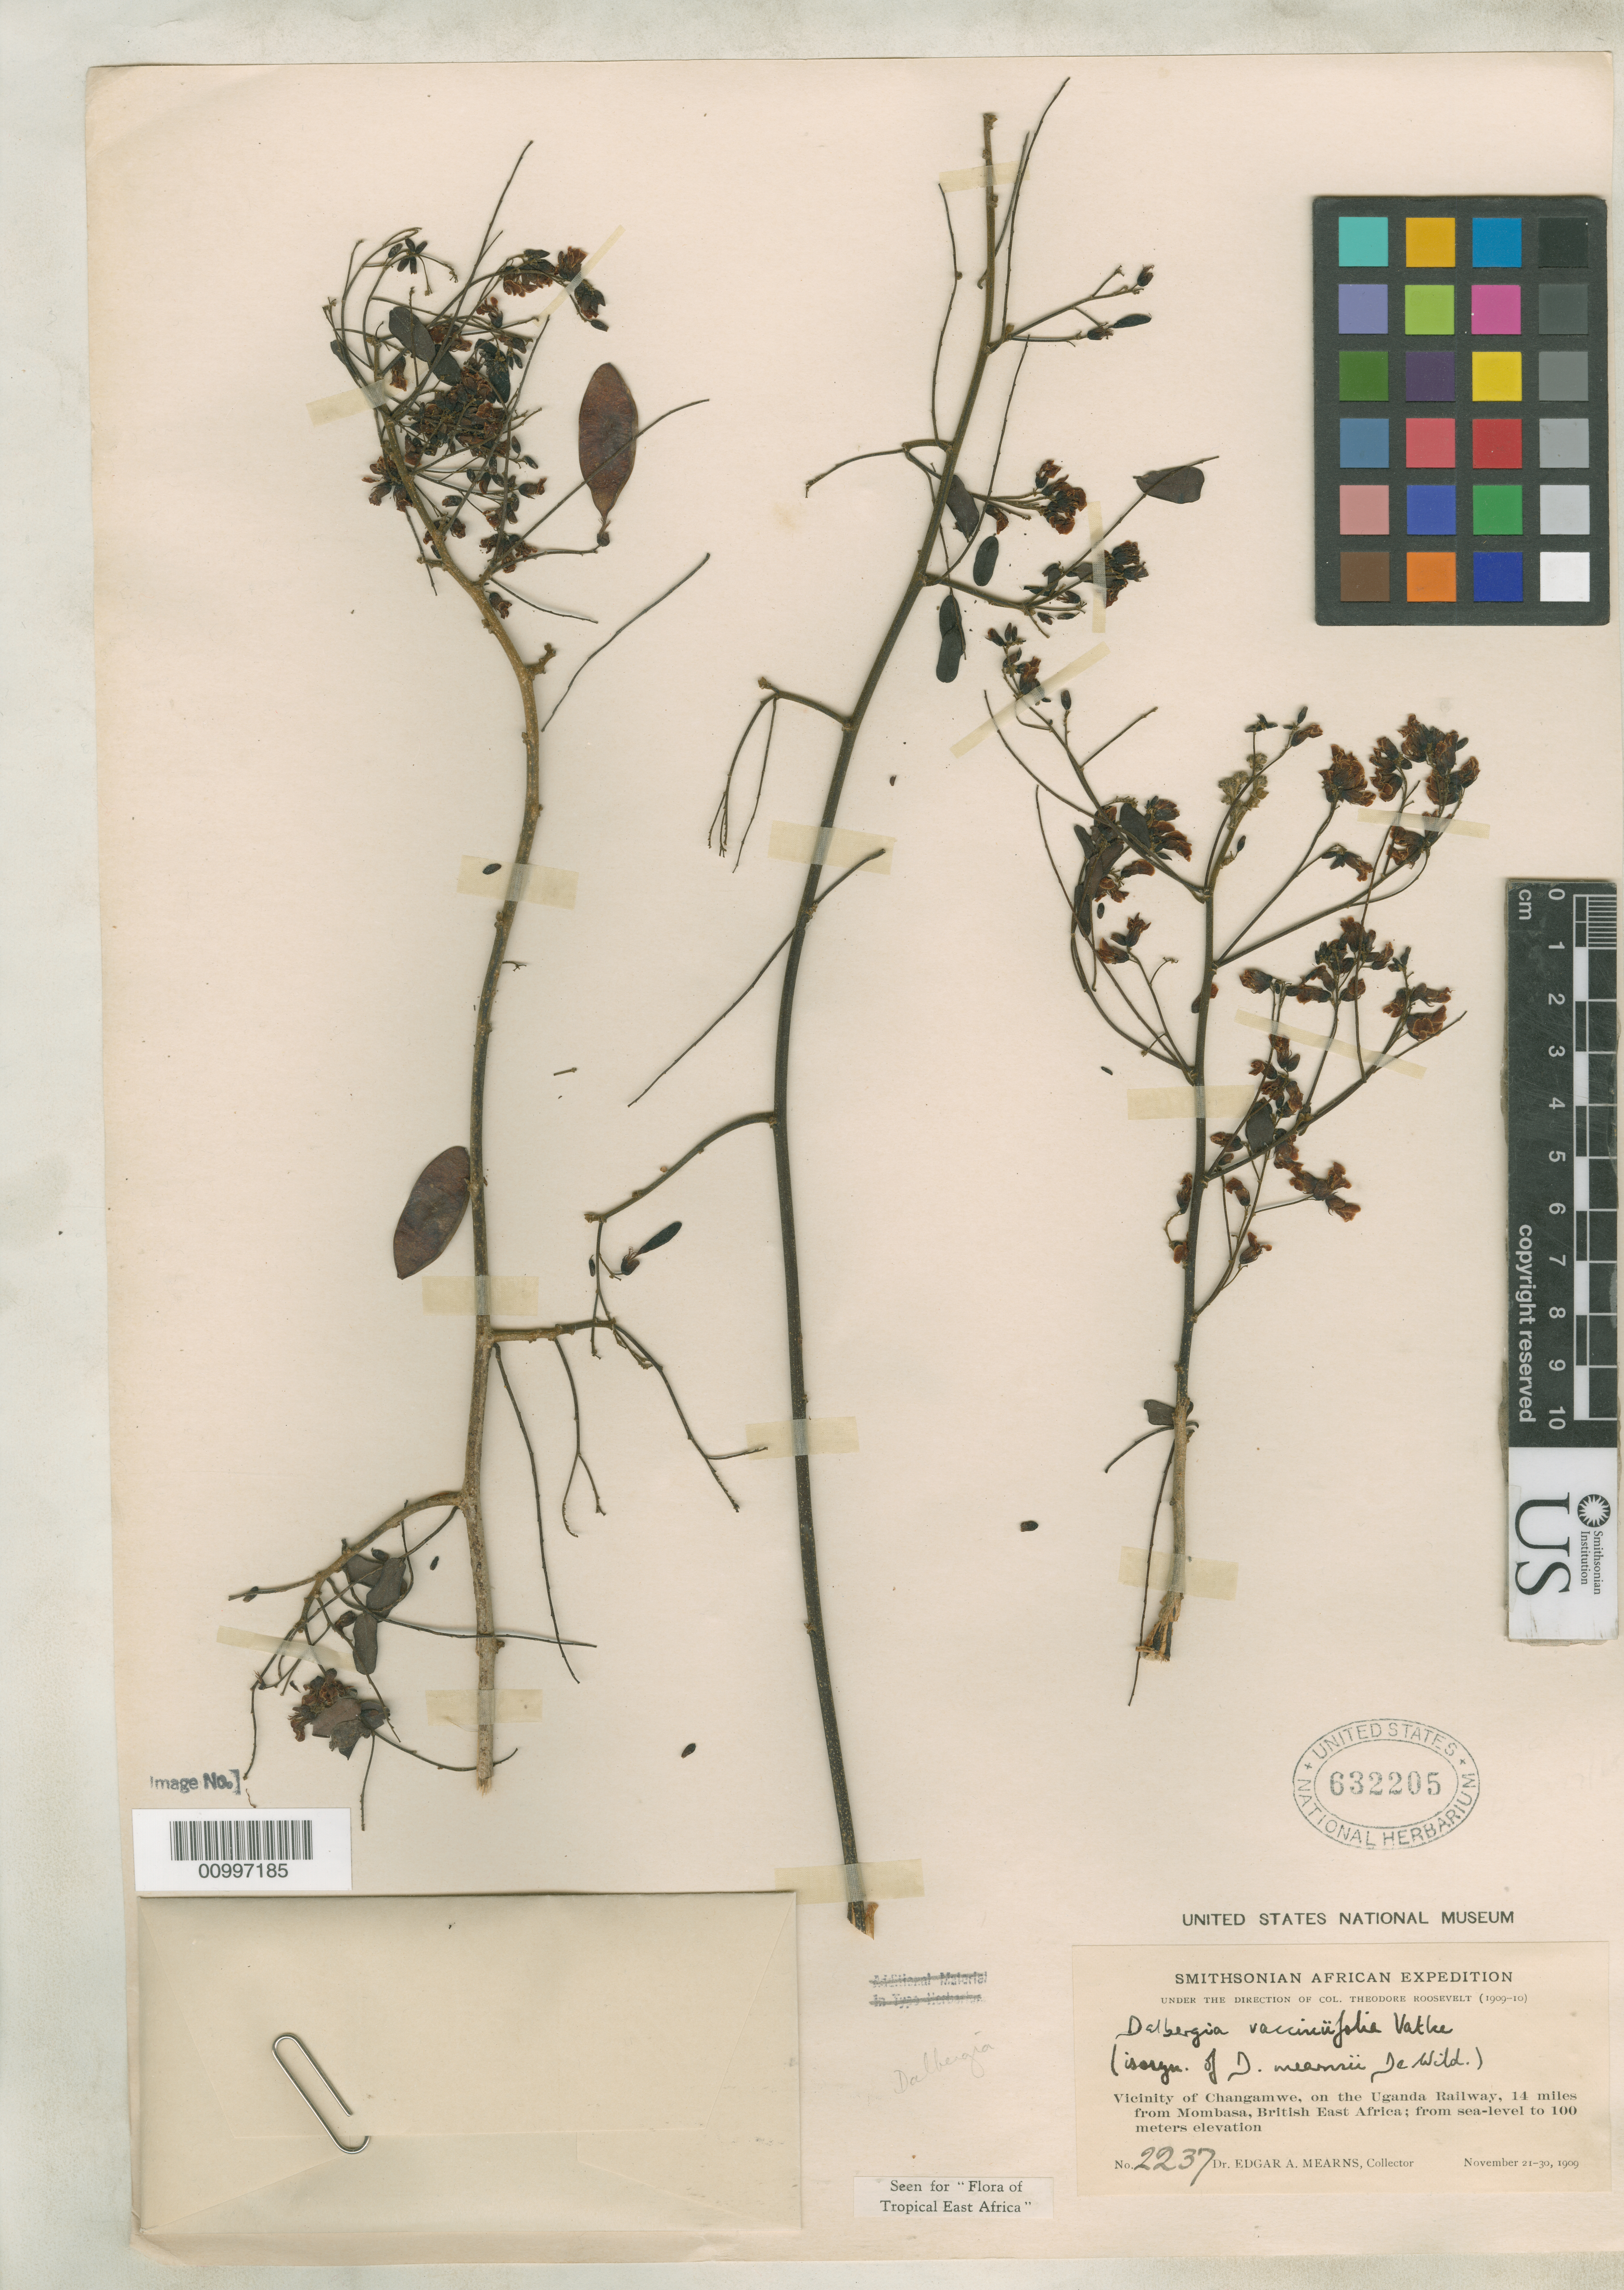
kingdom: Plantae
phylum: Tracheophyta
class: Magnoliopsida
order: Fabales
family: Fabaceae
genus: Dalbergia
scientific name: Dalbergia mearnsii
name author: De Wild.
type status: Isosyntype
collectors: E. A. Mearns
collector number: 2237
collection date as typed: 21 Nov 1909 to 30 Nov 1909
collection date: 1909-11-21/1909-11-30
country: Kenya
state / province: Mombasa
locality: Vicinity of Changamwe, on the Uganda Railway, 14 miles from Mombasa.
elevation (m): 0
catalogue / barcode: US 632205